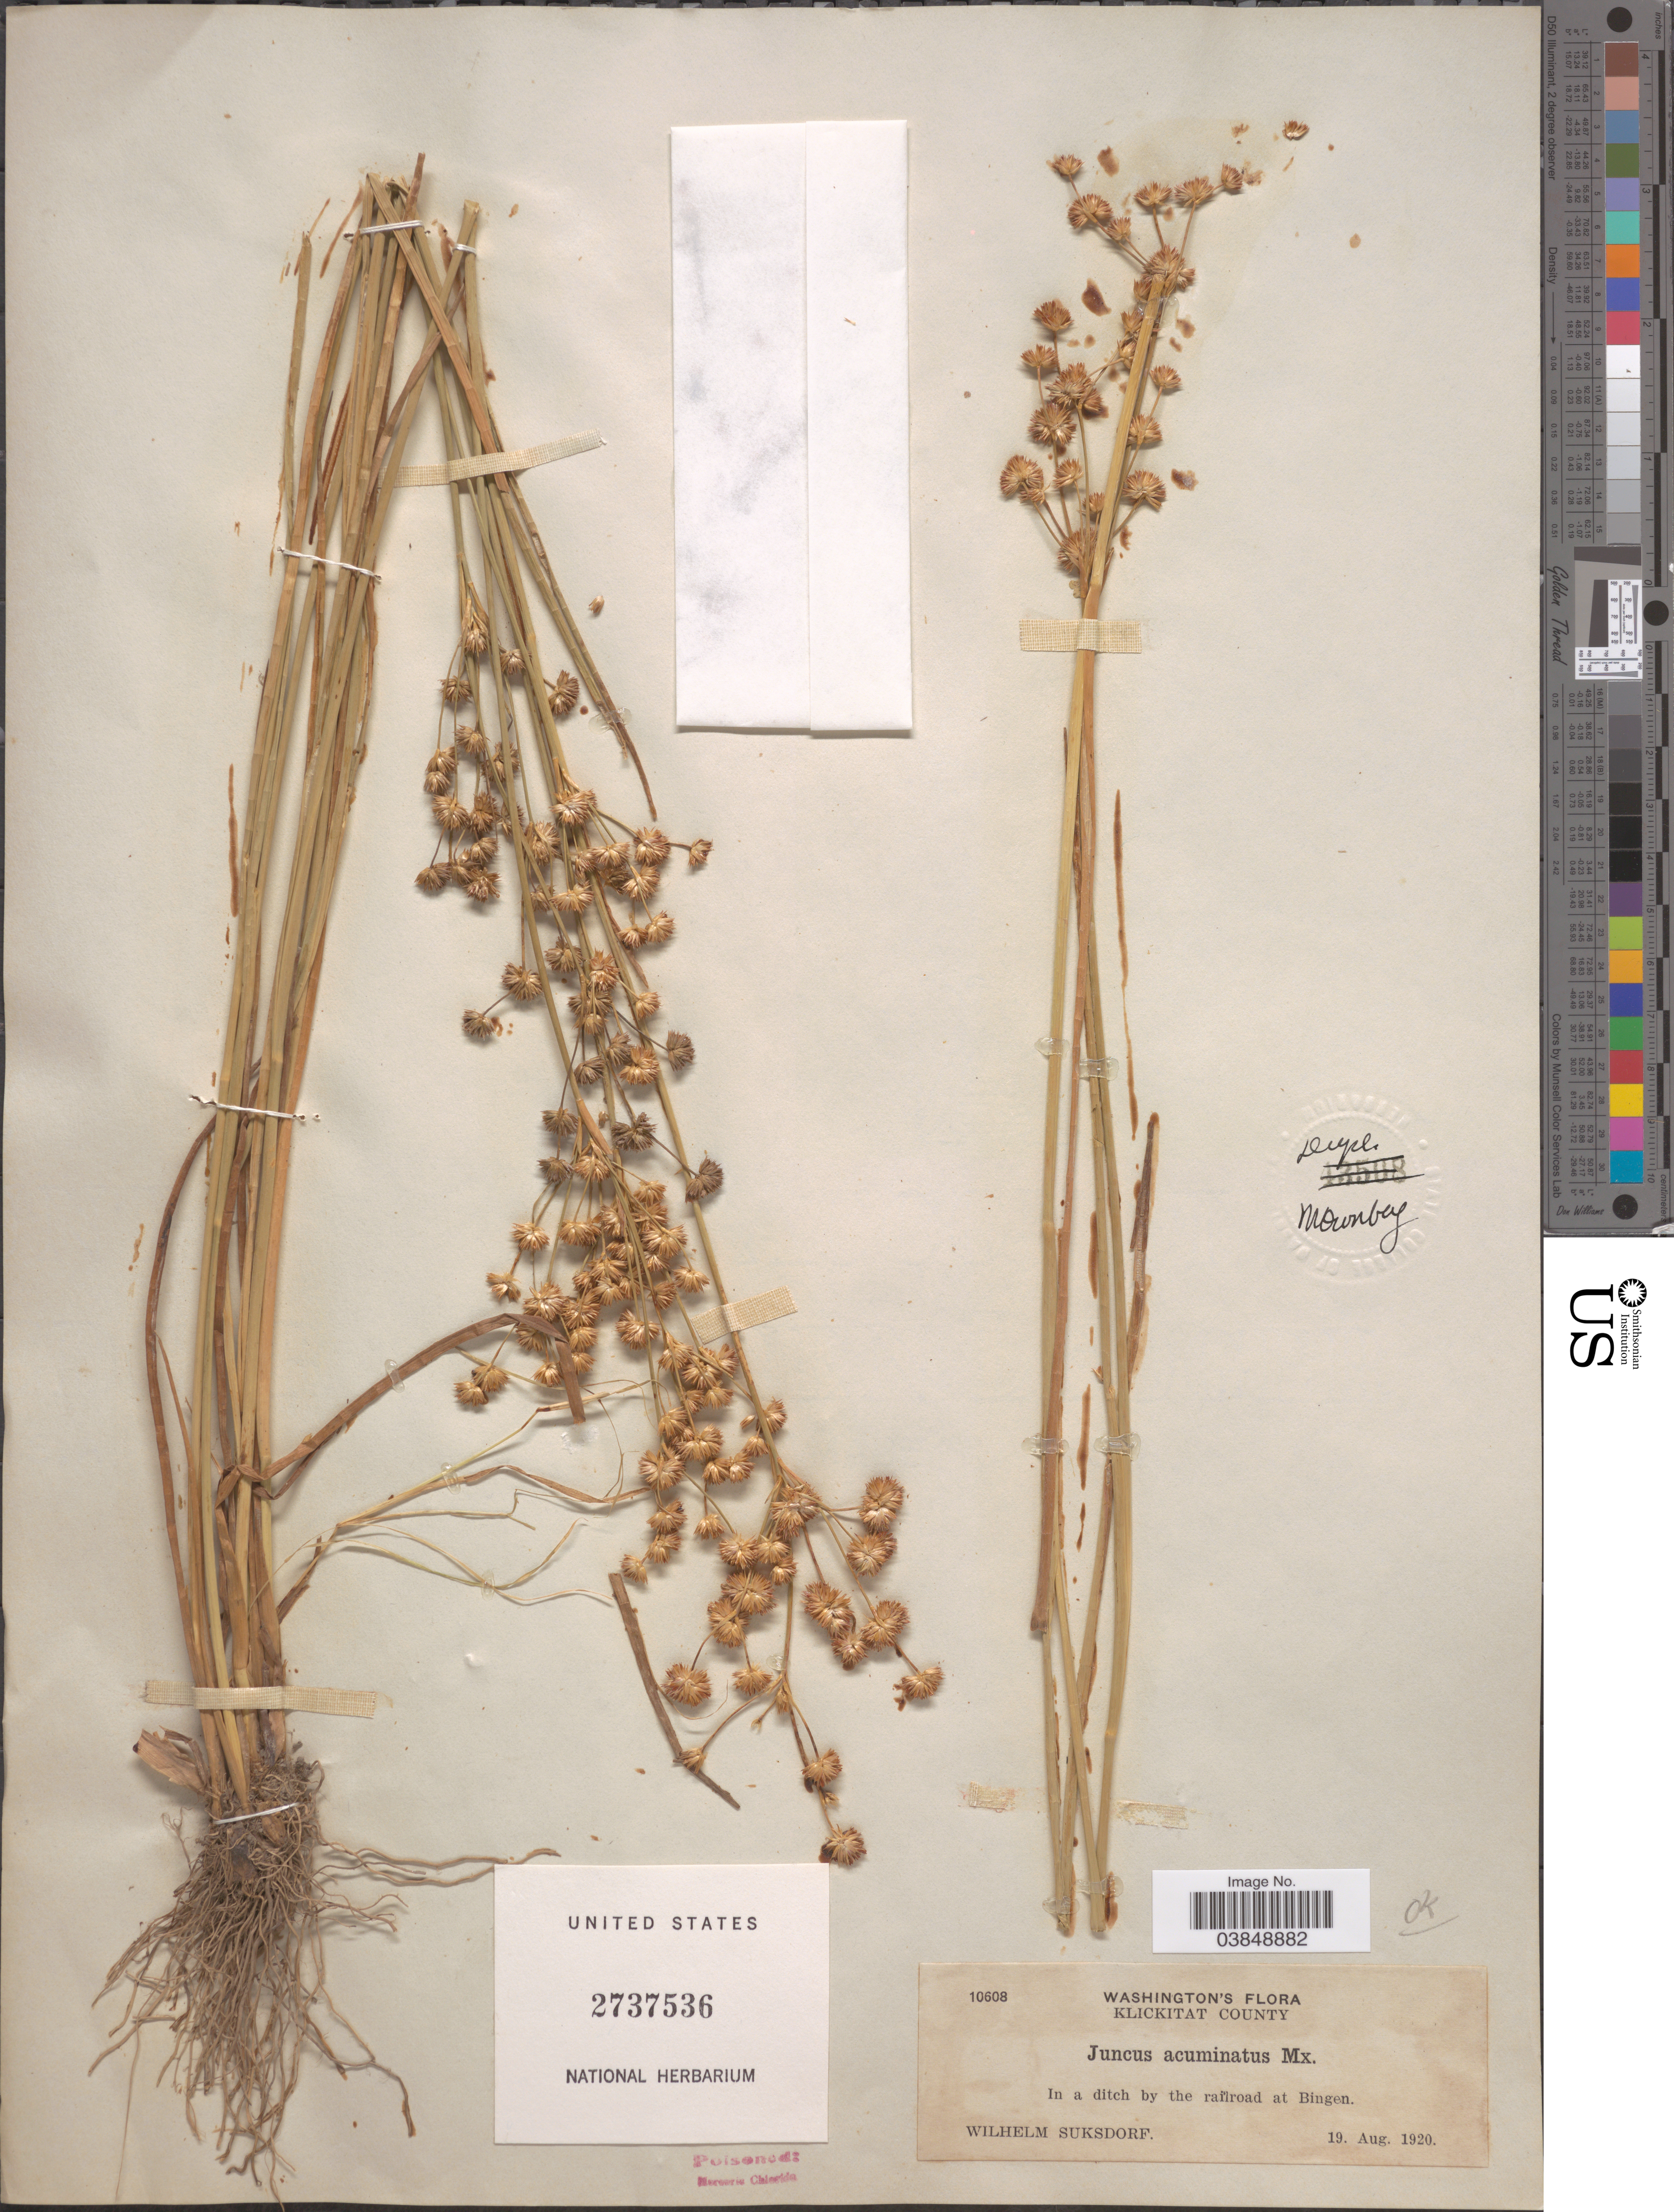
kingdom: Plantae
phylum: Tracheophyta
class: Liliopsida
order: Poales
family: Juncaceae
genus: Juncus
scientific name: Juncus acuminatus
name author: Michx.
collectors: W. N. Suksdorf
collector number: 10608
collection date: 1920-08-19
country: United States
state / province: Washington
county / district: Klickitat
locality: Klickitat County. In a ditch by the railroad at Bingen.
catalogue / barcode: US 2737536